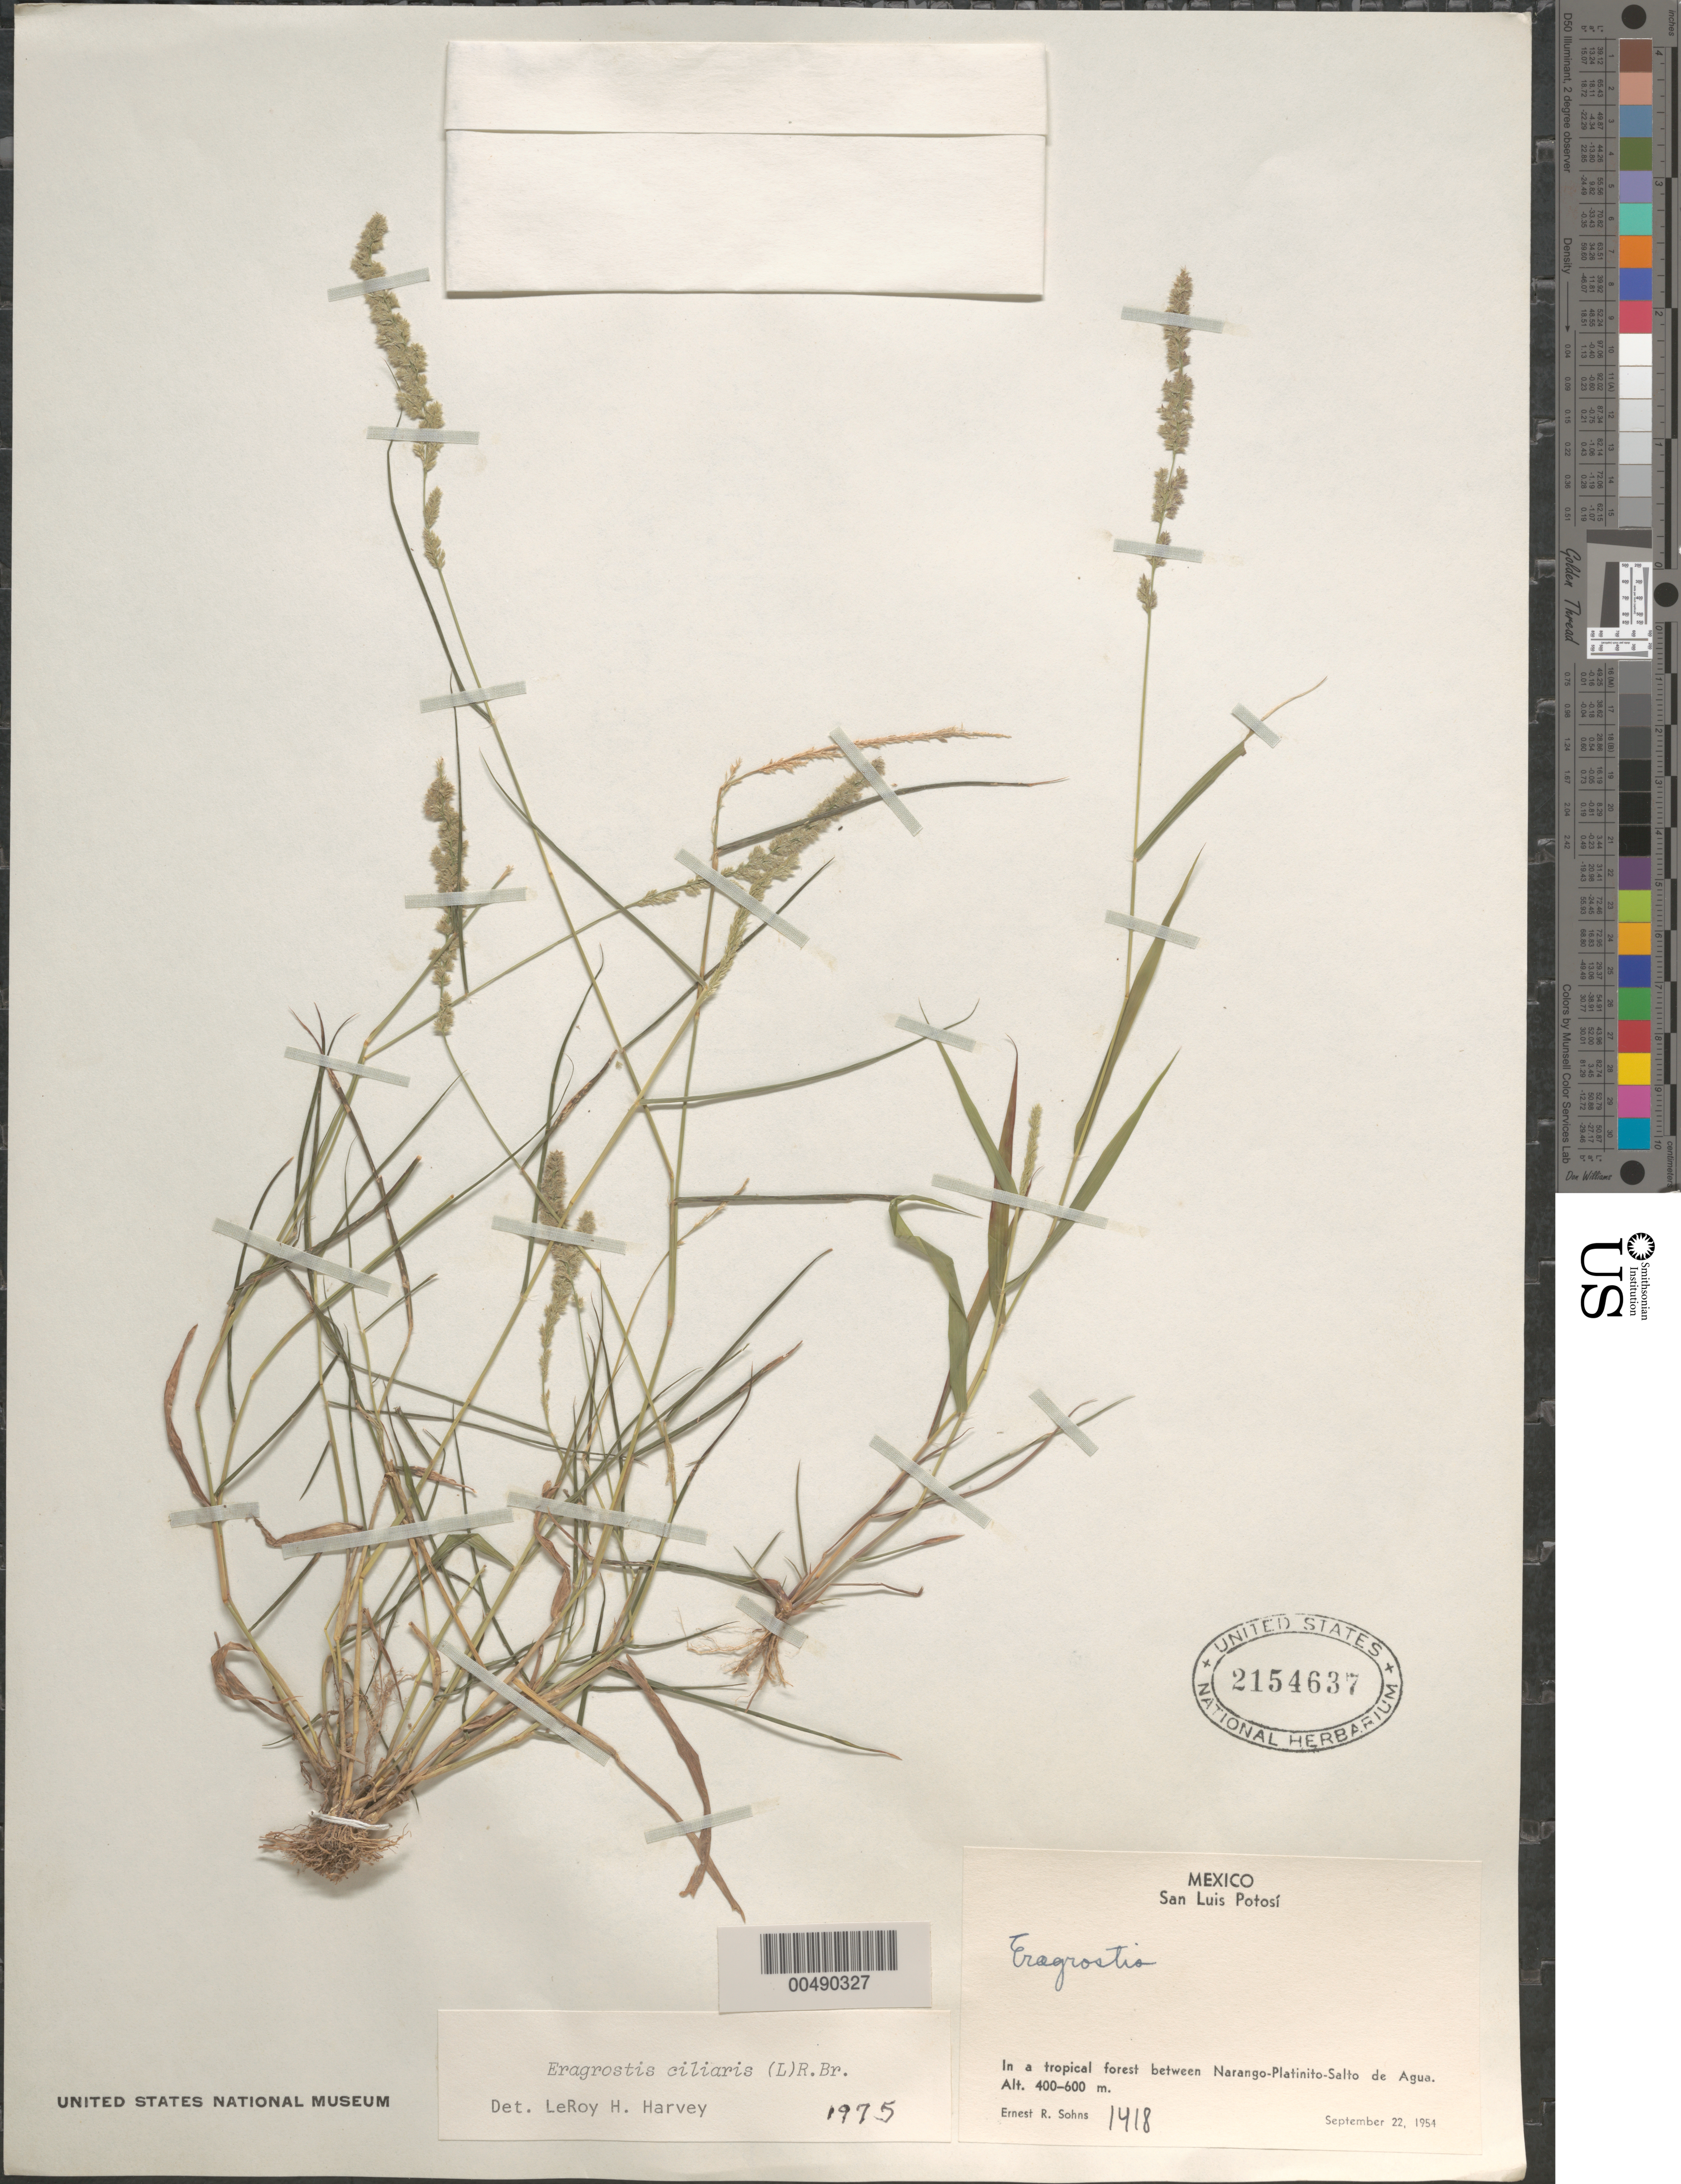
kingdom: Plantae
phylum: Tracheophyta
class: Liliopsida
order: Poales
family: Poaceae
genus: Eragrostis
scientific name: Eragrostis ciliaris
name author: (L.) R. Br.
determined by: Harvey, L. H.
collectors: E. R. Sohns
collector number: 1418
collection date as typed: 22 Sep 1954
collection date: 1954-09-22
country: Mexico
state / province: San Luis Potosi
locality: Between Narango-Platinito-Salto de Agua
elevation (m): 400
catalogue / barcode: US 2154637